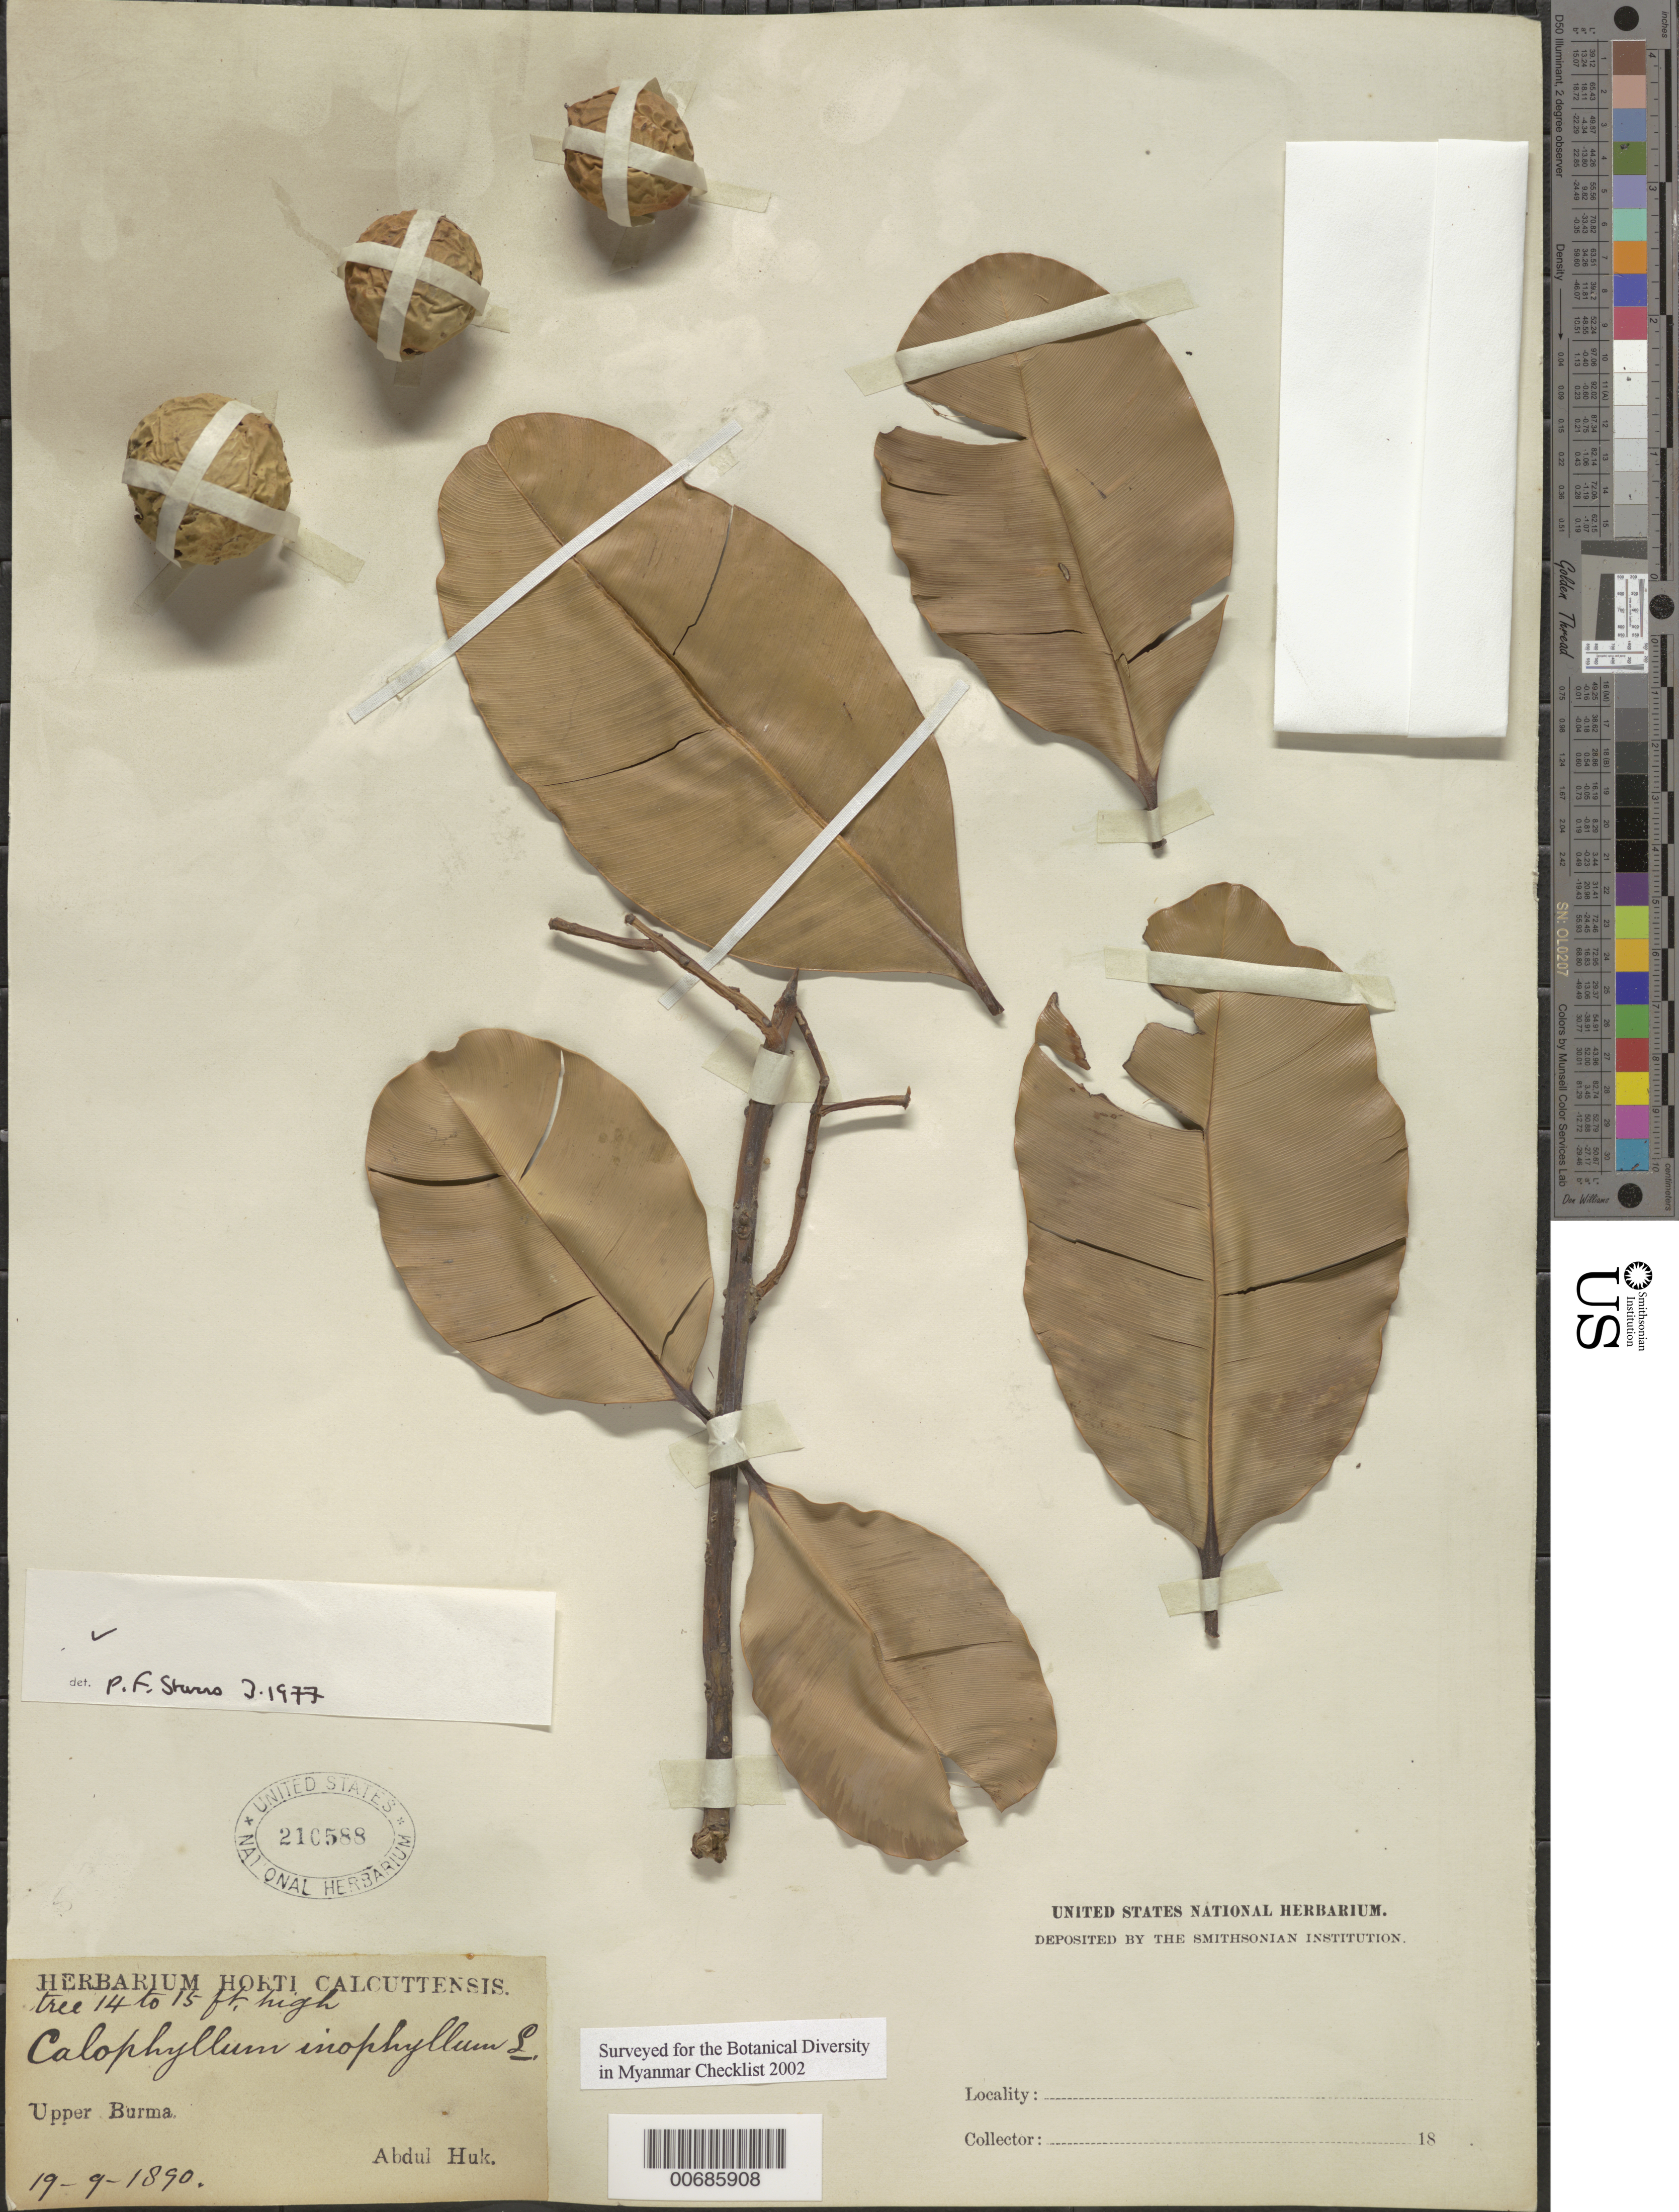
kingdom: Plantae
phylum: Tracheophyta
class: Magnoliopsida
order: Malpighiales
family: Calophyllaceae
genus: Calophyllum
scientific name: Calophyllum inophyllum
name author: L.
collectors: A. Huk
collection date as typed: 19 Sep 1890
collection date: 1890-09-19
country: Myanmar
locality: Upper Burma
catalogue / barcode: US 210588